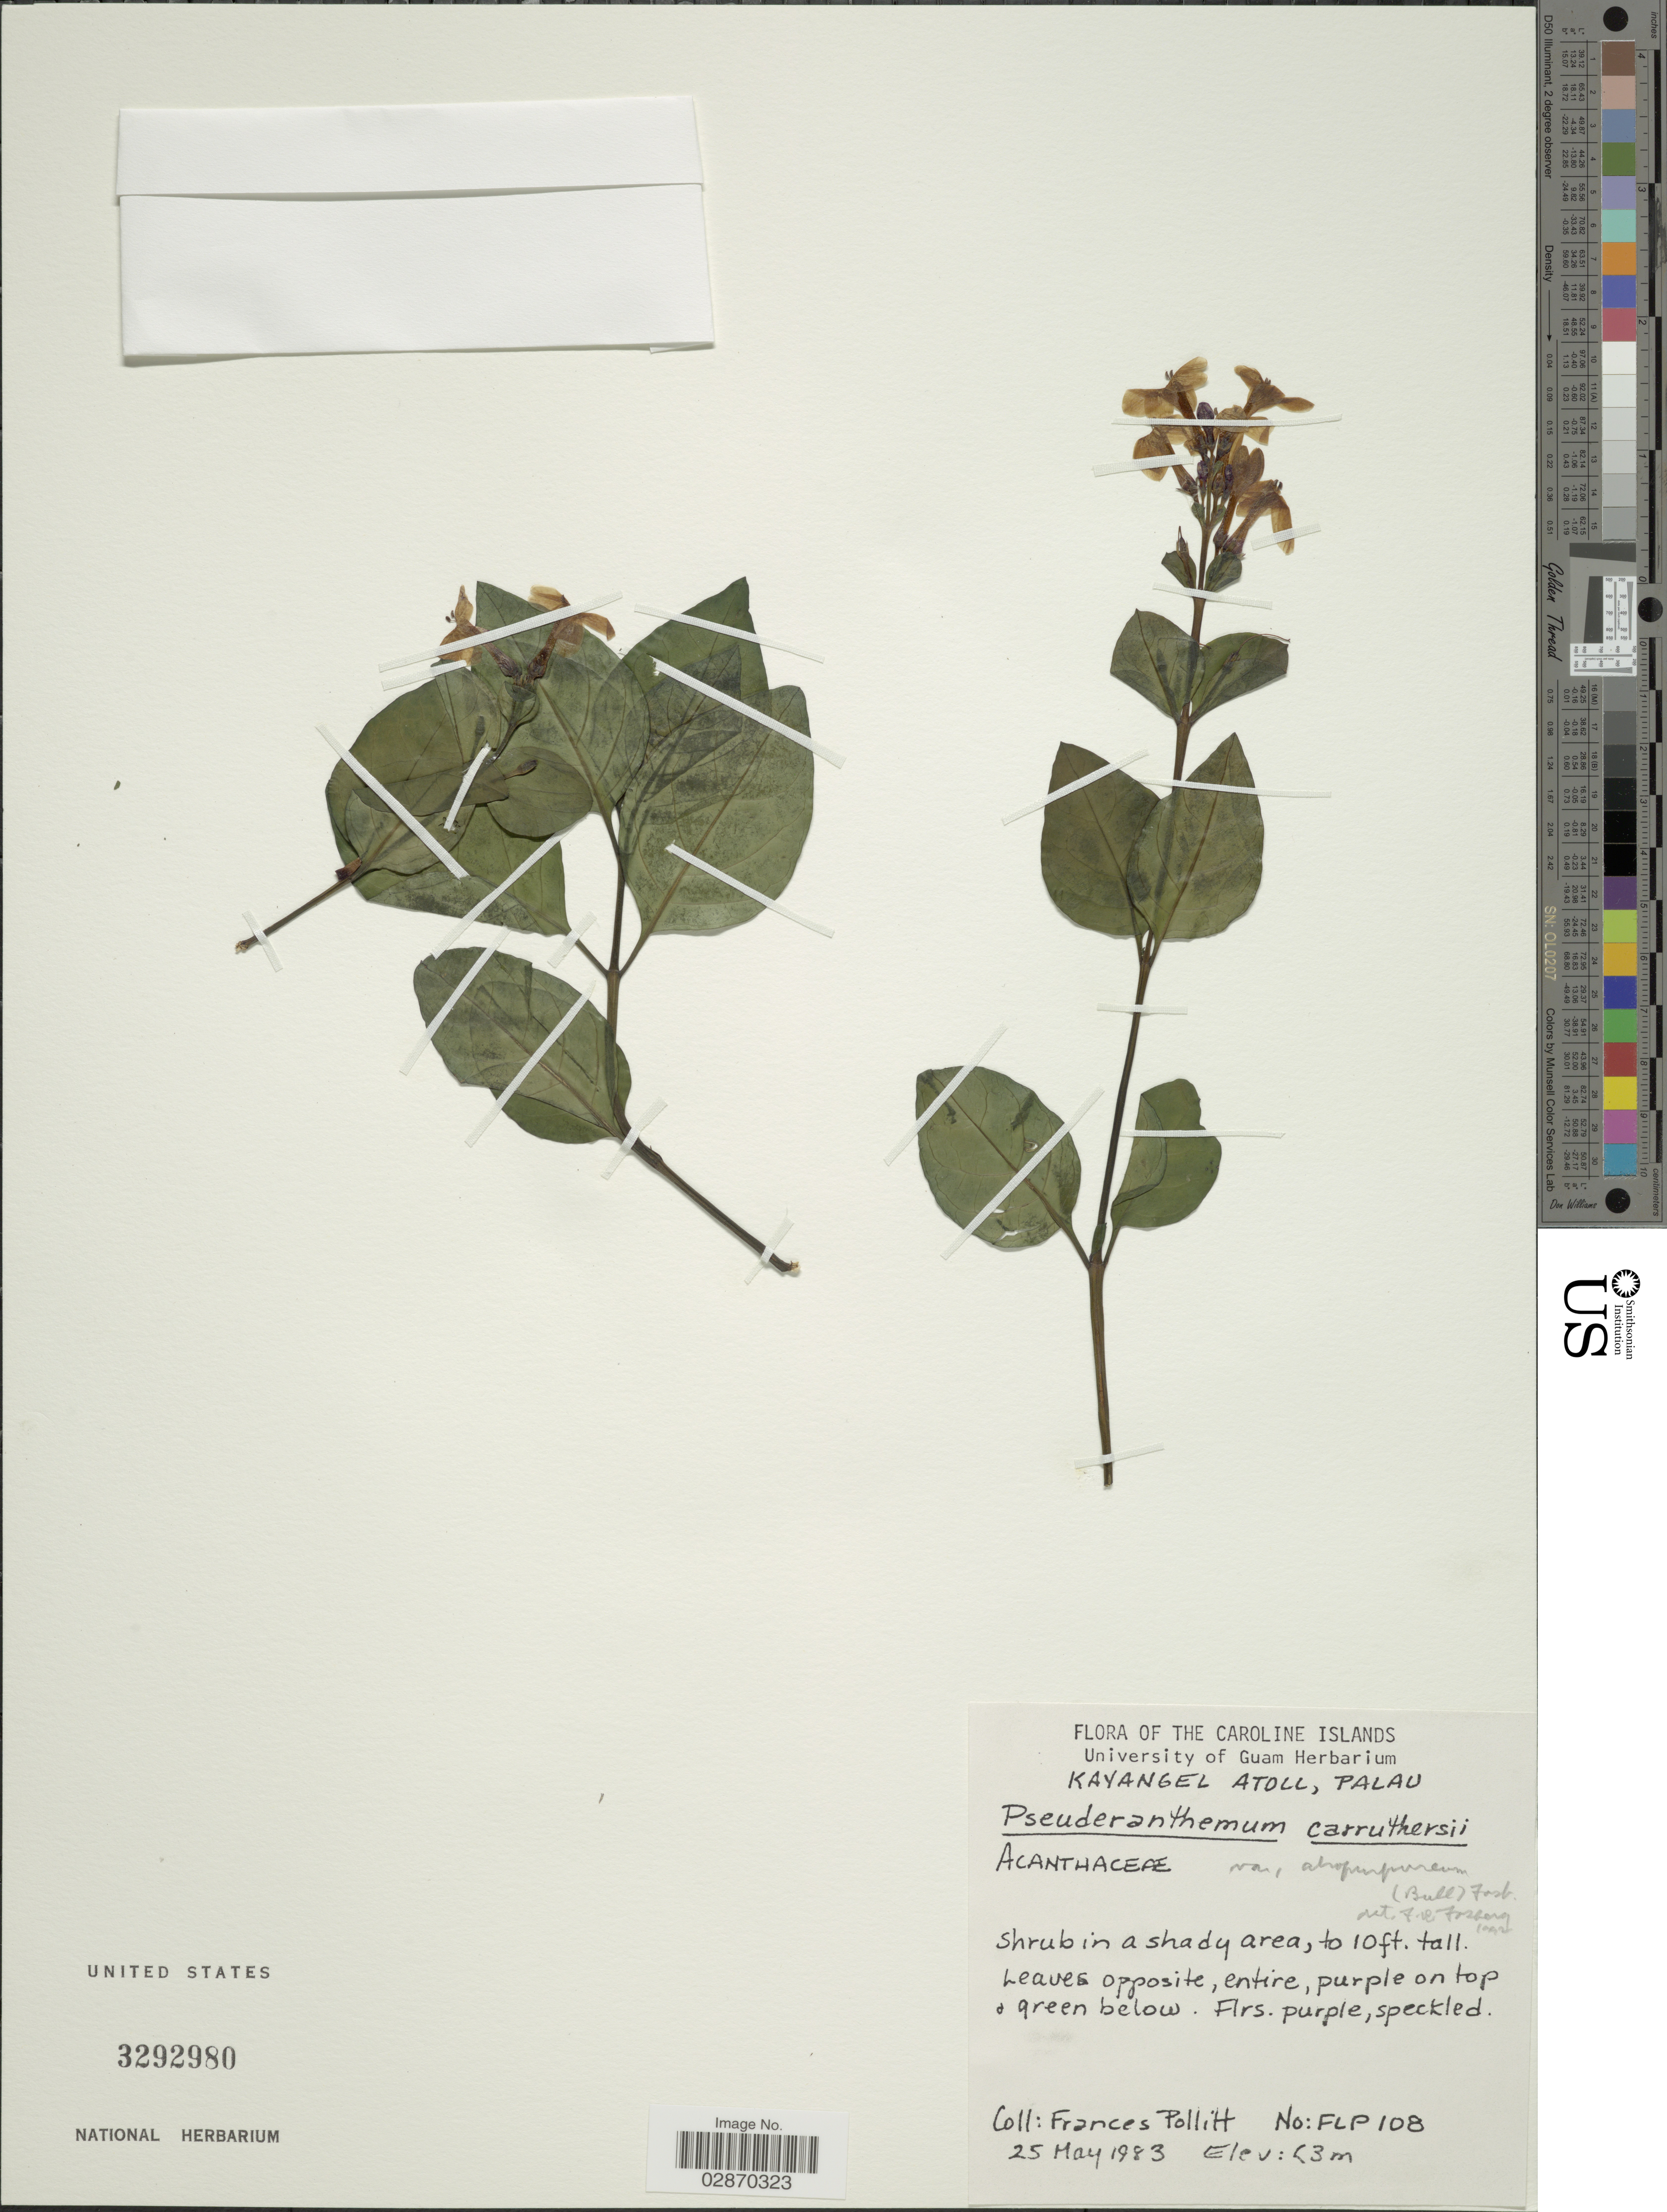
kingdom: Plantae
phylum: Tracheophyta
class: Magnoliopsida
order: Lamiales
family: Acanthaceae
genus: Pseuderanthemum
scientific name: Pseuderanthemum carruthersii var. carruthersii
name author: (Seem.) Guillaumin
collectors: F. Pollitt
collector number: FLP 108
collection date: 1983-05-25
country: Palau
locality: Caroline Islands. Kayangel Atoll, Palau.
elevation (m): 3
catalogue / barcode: US 3292980